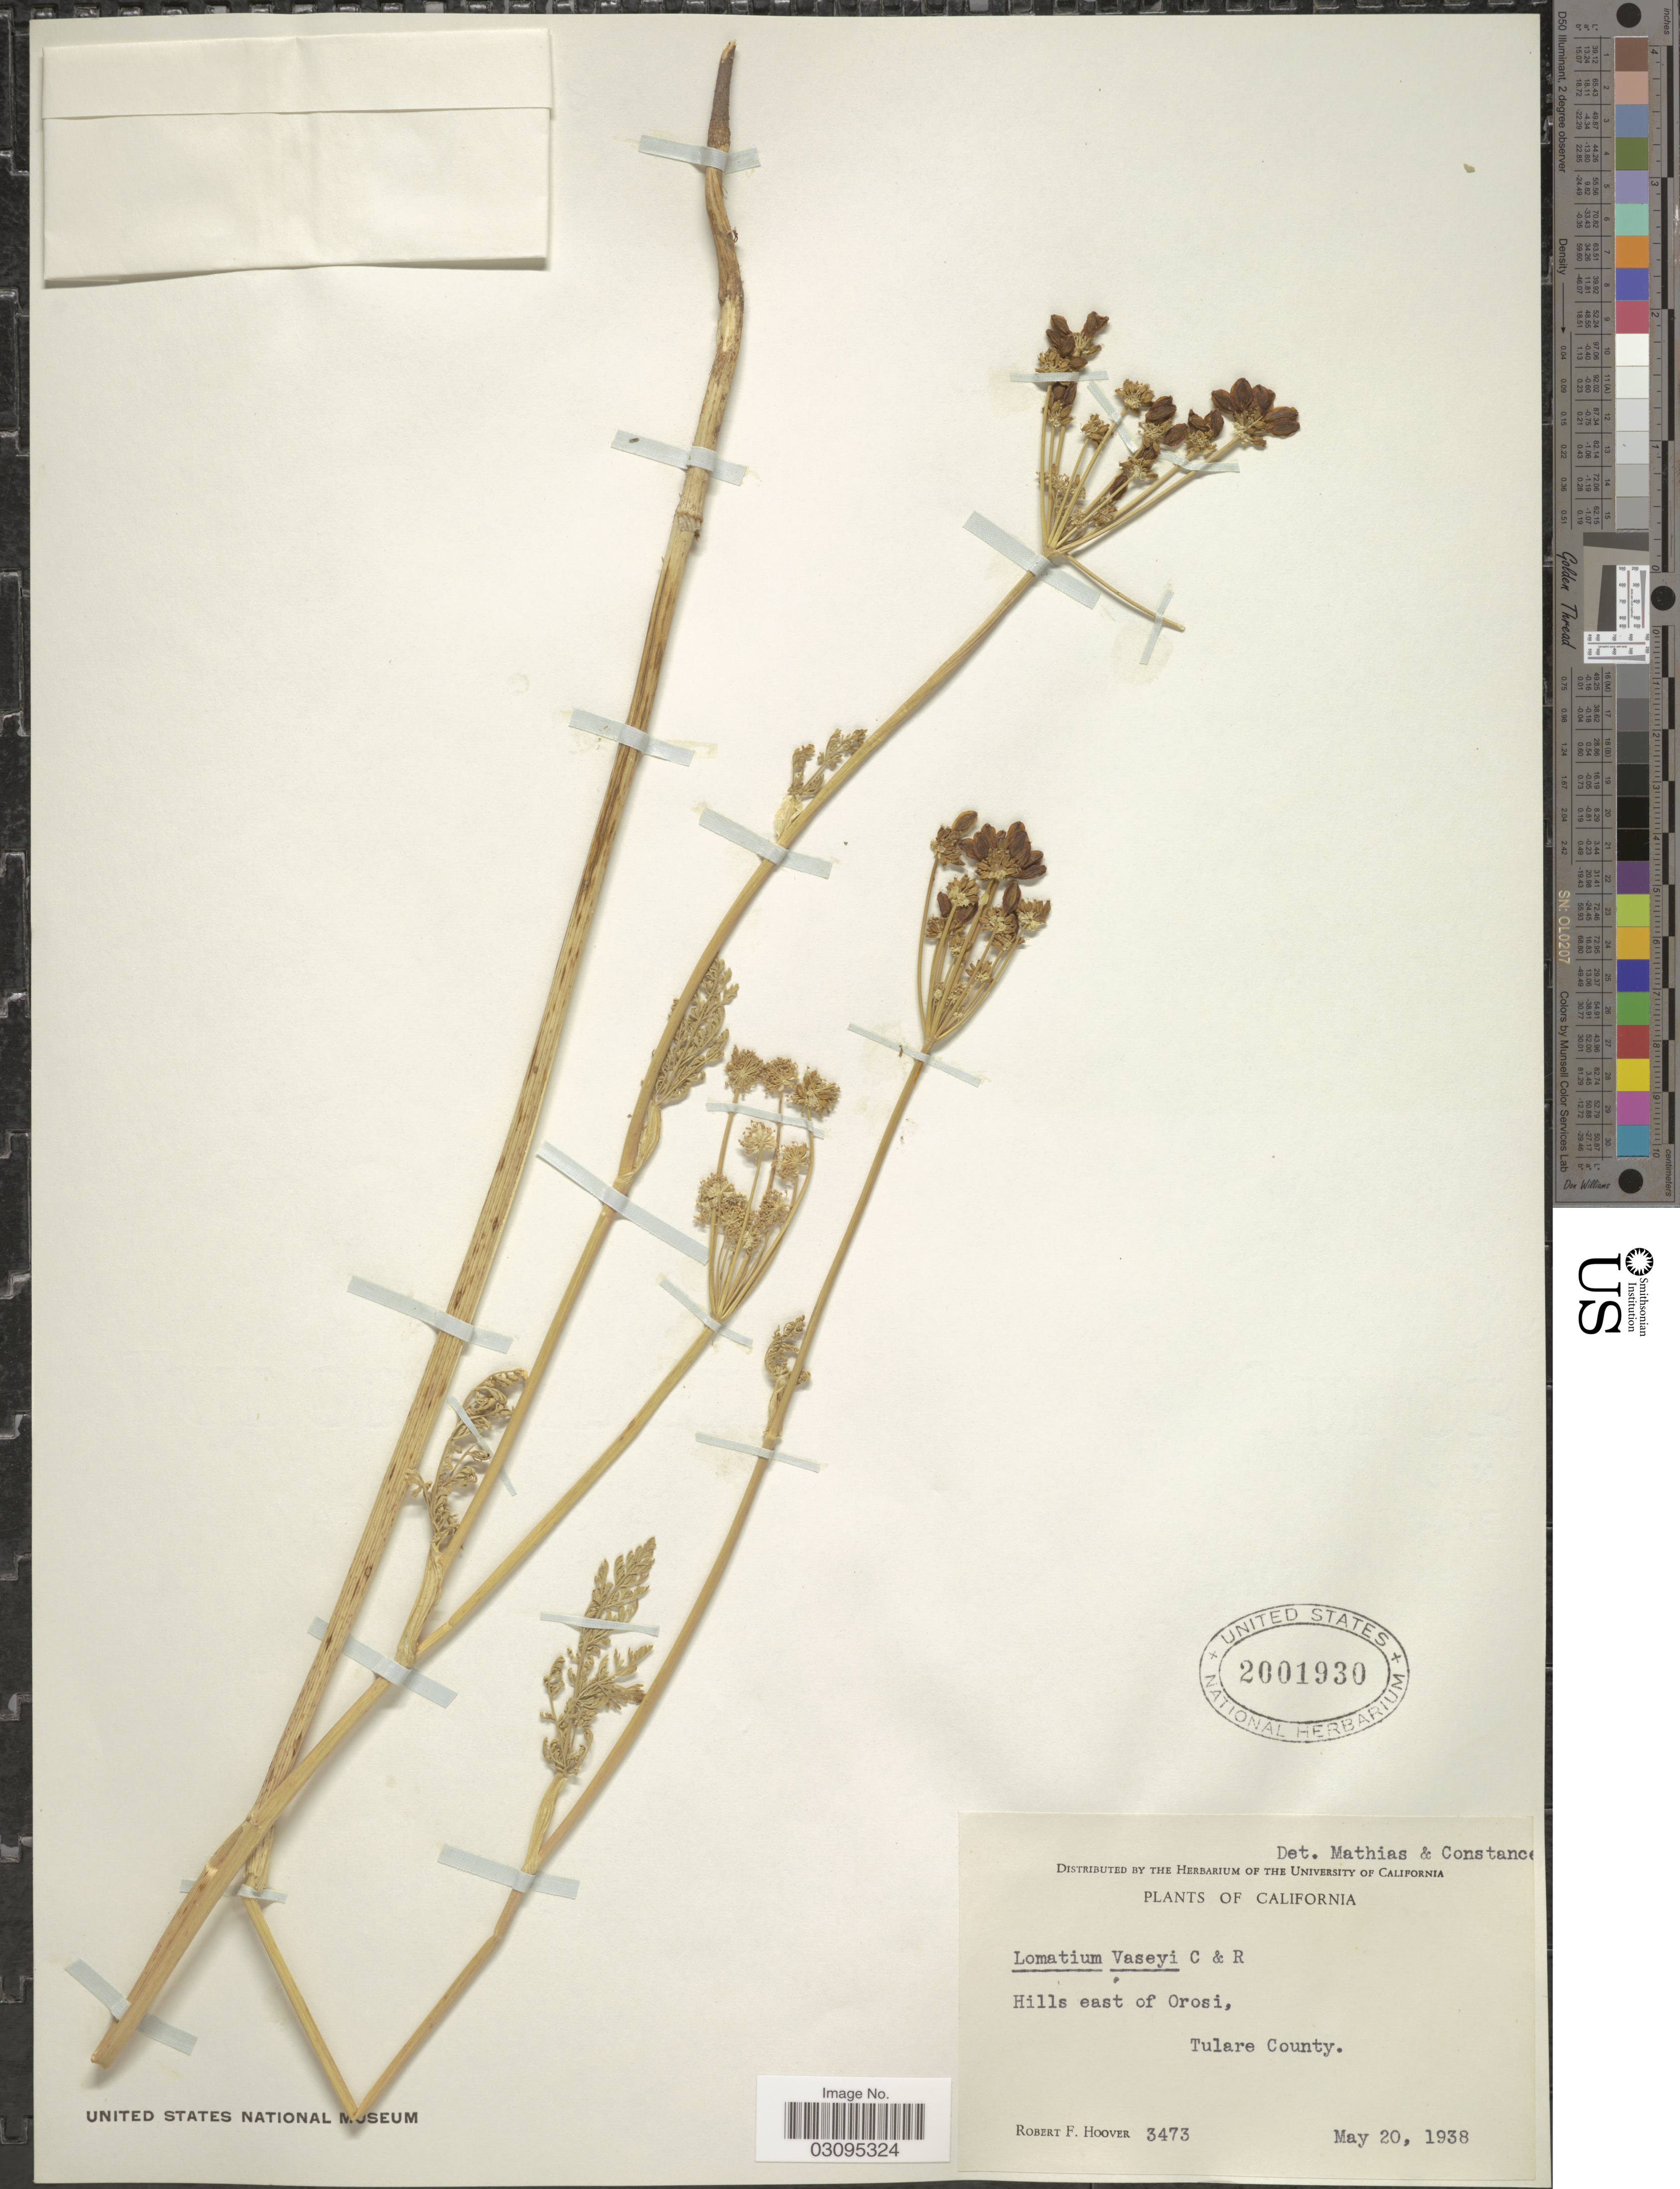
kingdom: Plantae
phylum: Tracheophyta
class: Magnoliopsida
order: Apiales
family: Apiaceae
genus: Lomatium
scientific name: Lomatium vaseyi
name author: (J.M. Coult. & Rose) J.M. Coult. & Rose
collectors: R. F. Hoover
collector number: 3473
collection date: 1938-05-20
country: United States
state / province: California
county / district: Tulare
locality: Hills east of Orosi, Tulare County.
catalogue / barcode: US 2001930